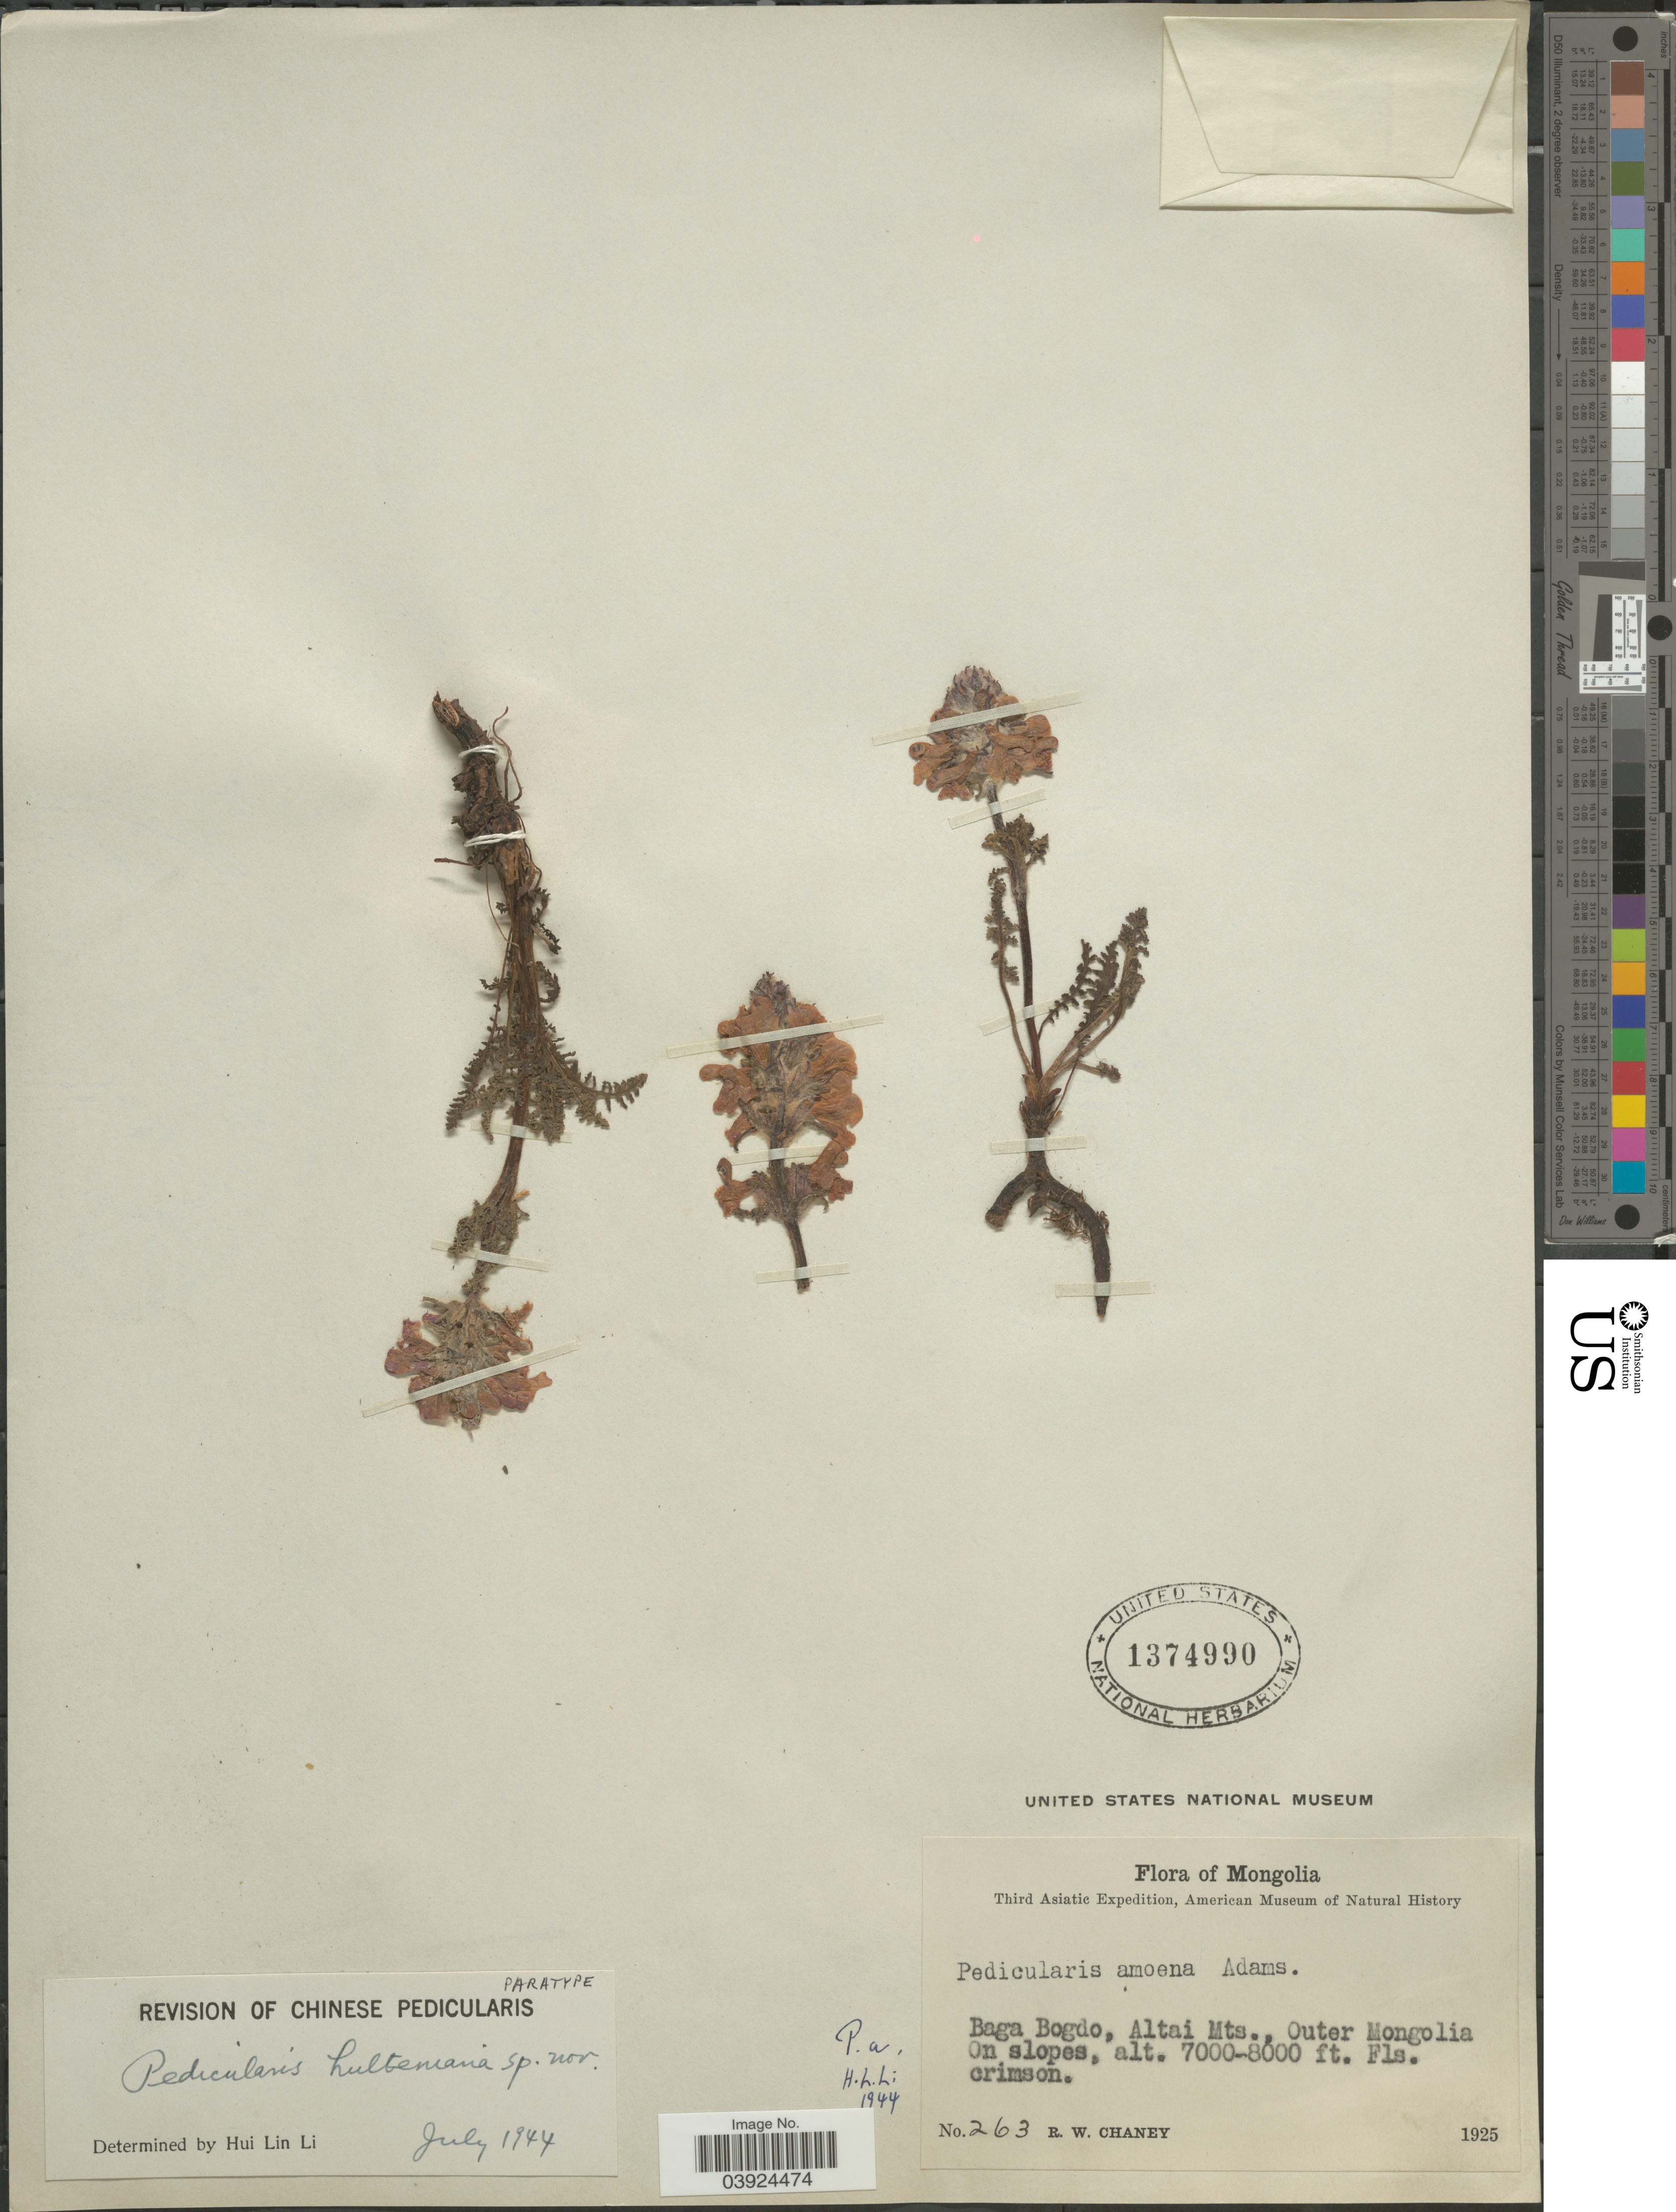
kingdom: Plantae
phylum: Tracheophyta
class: Magnoliopsida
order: Lamiales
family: Orobanchaceae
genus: Pedicularis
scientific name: Pedicularis hulteniana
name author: H.L. Li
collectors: R. Chaney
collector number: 263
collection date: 1925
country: Mongolia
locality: Mongolia. Baga Bogdo, Altai Mts., Outer Mongolia. On slopes.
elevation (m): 2134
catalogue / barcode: US 1374990